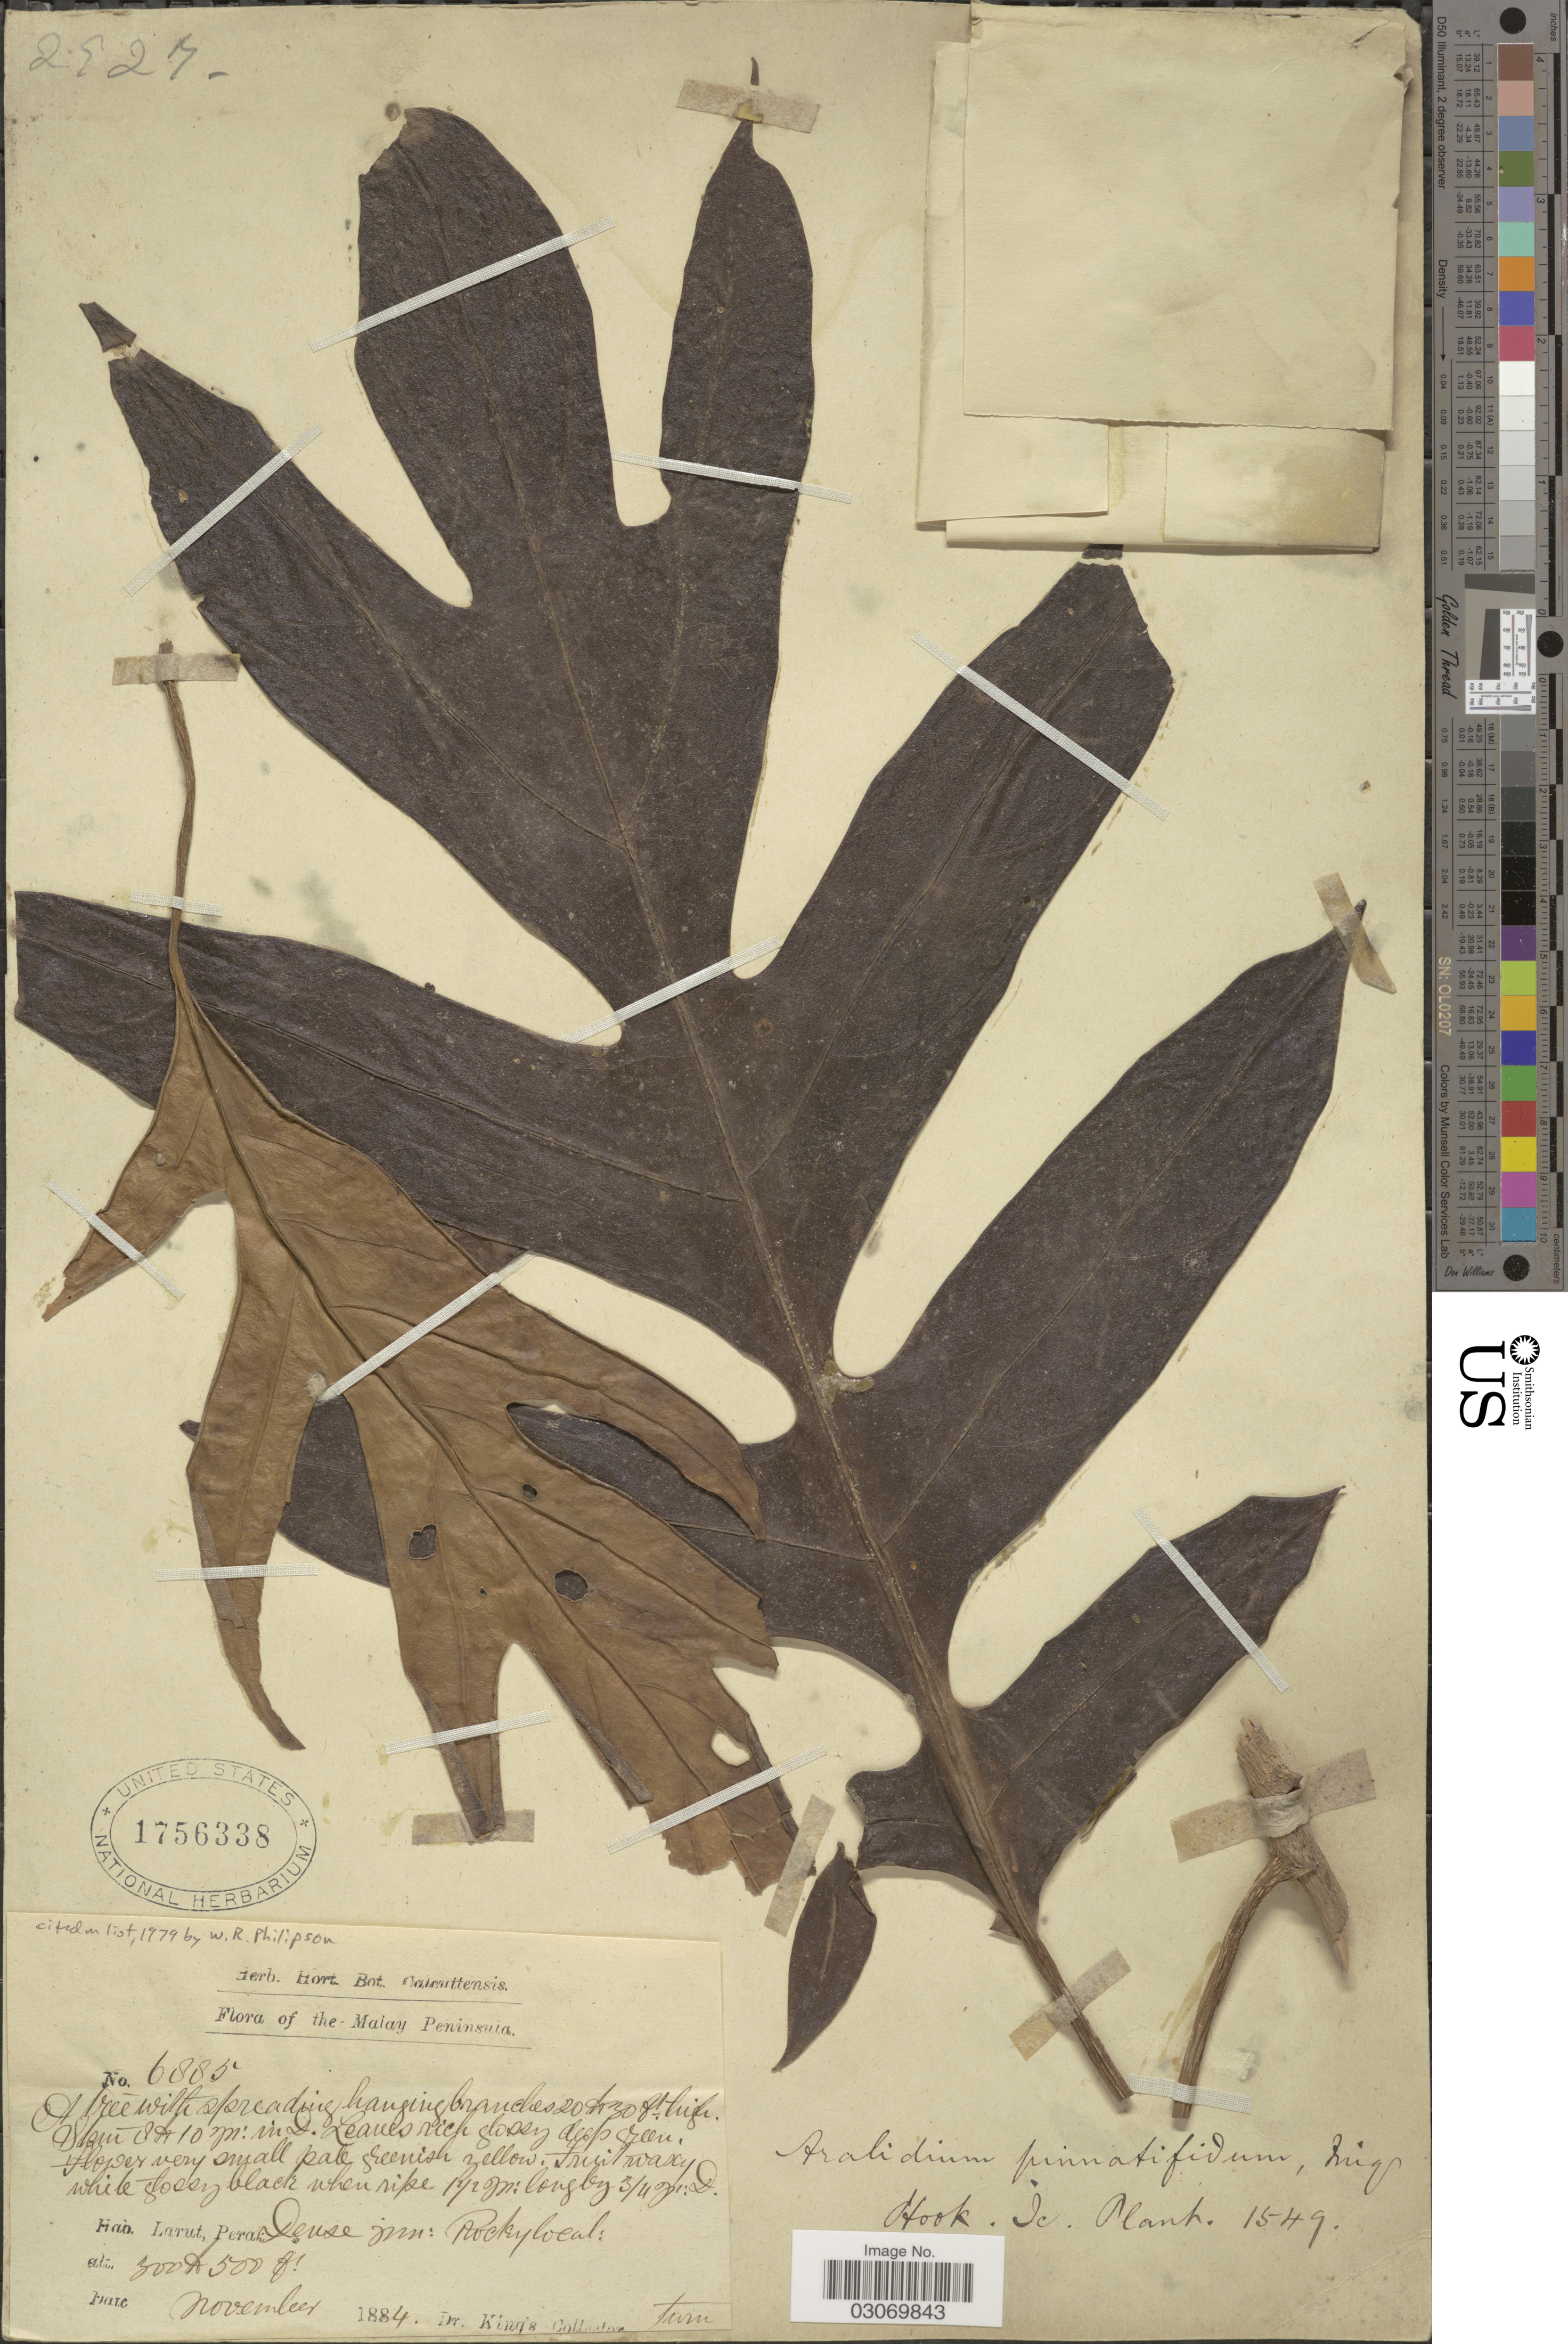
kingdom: Plantae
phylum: Tracheophyta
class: Magnoliopsida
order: Apiales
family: Torricelliaceae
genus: Aralidium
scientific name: Aralidium pinnatifidum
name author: Miq.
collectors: Dr. King's collector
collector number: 6885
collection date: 1884-11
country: Malaysia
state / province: Perak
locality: Larut, Perak, the Malay Peninsula.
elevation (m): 91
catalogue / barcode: US 1756338